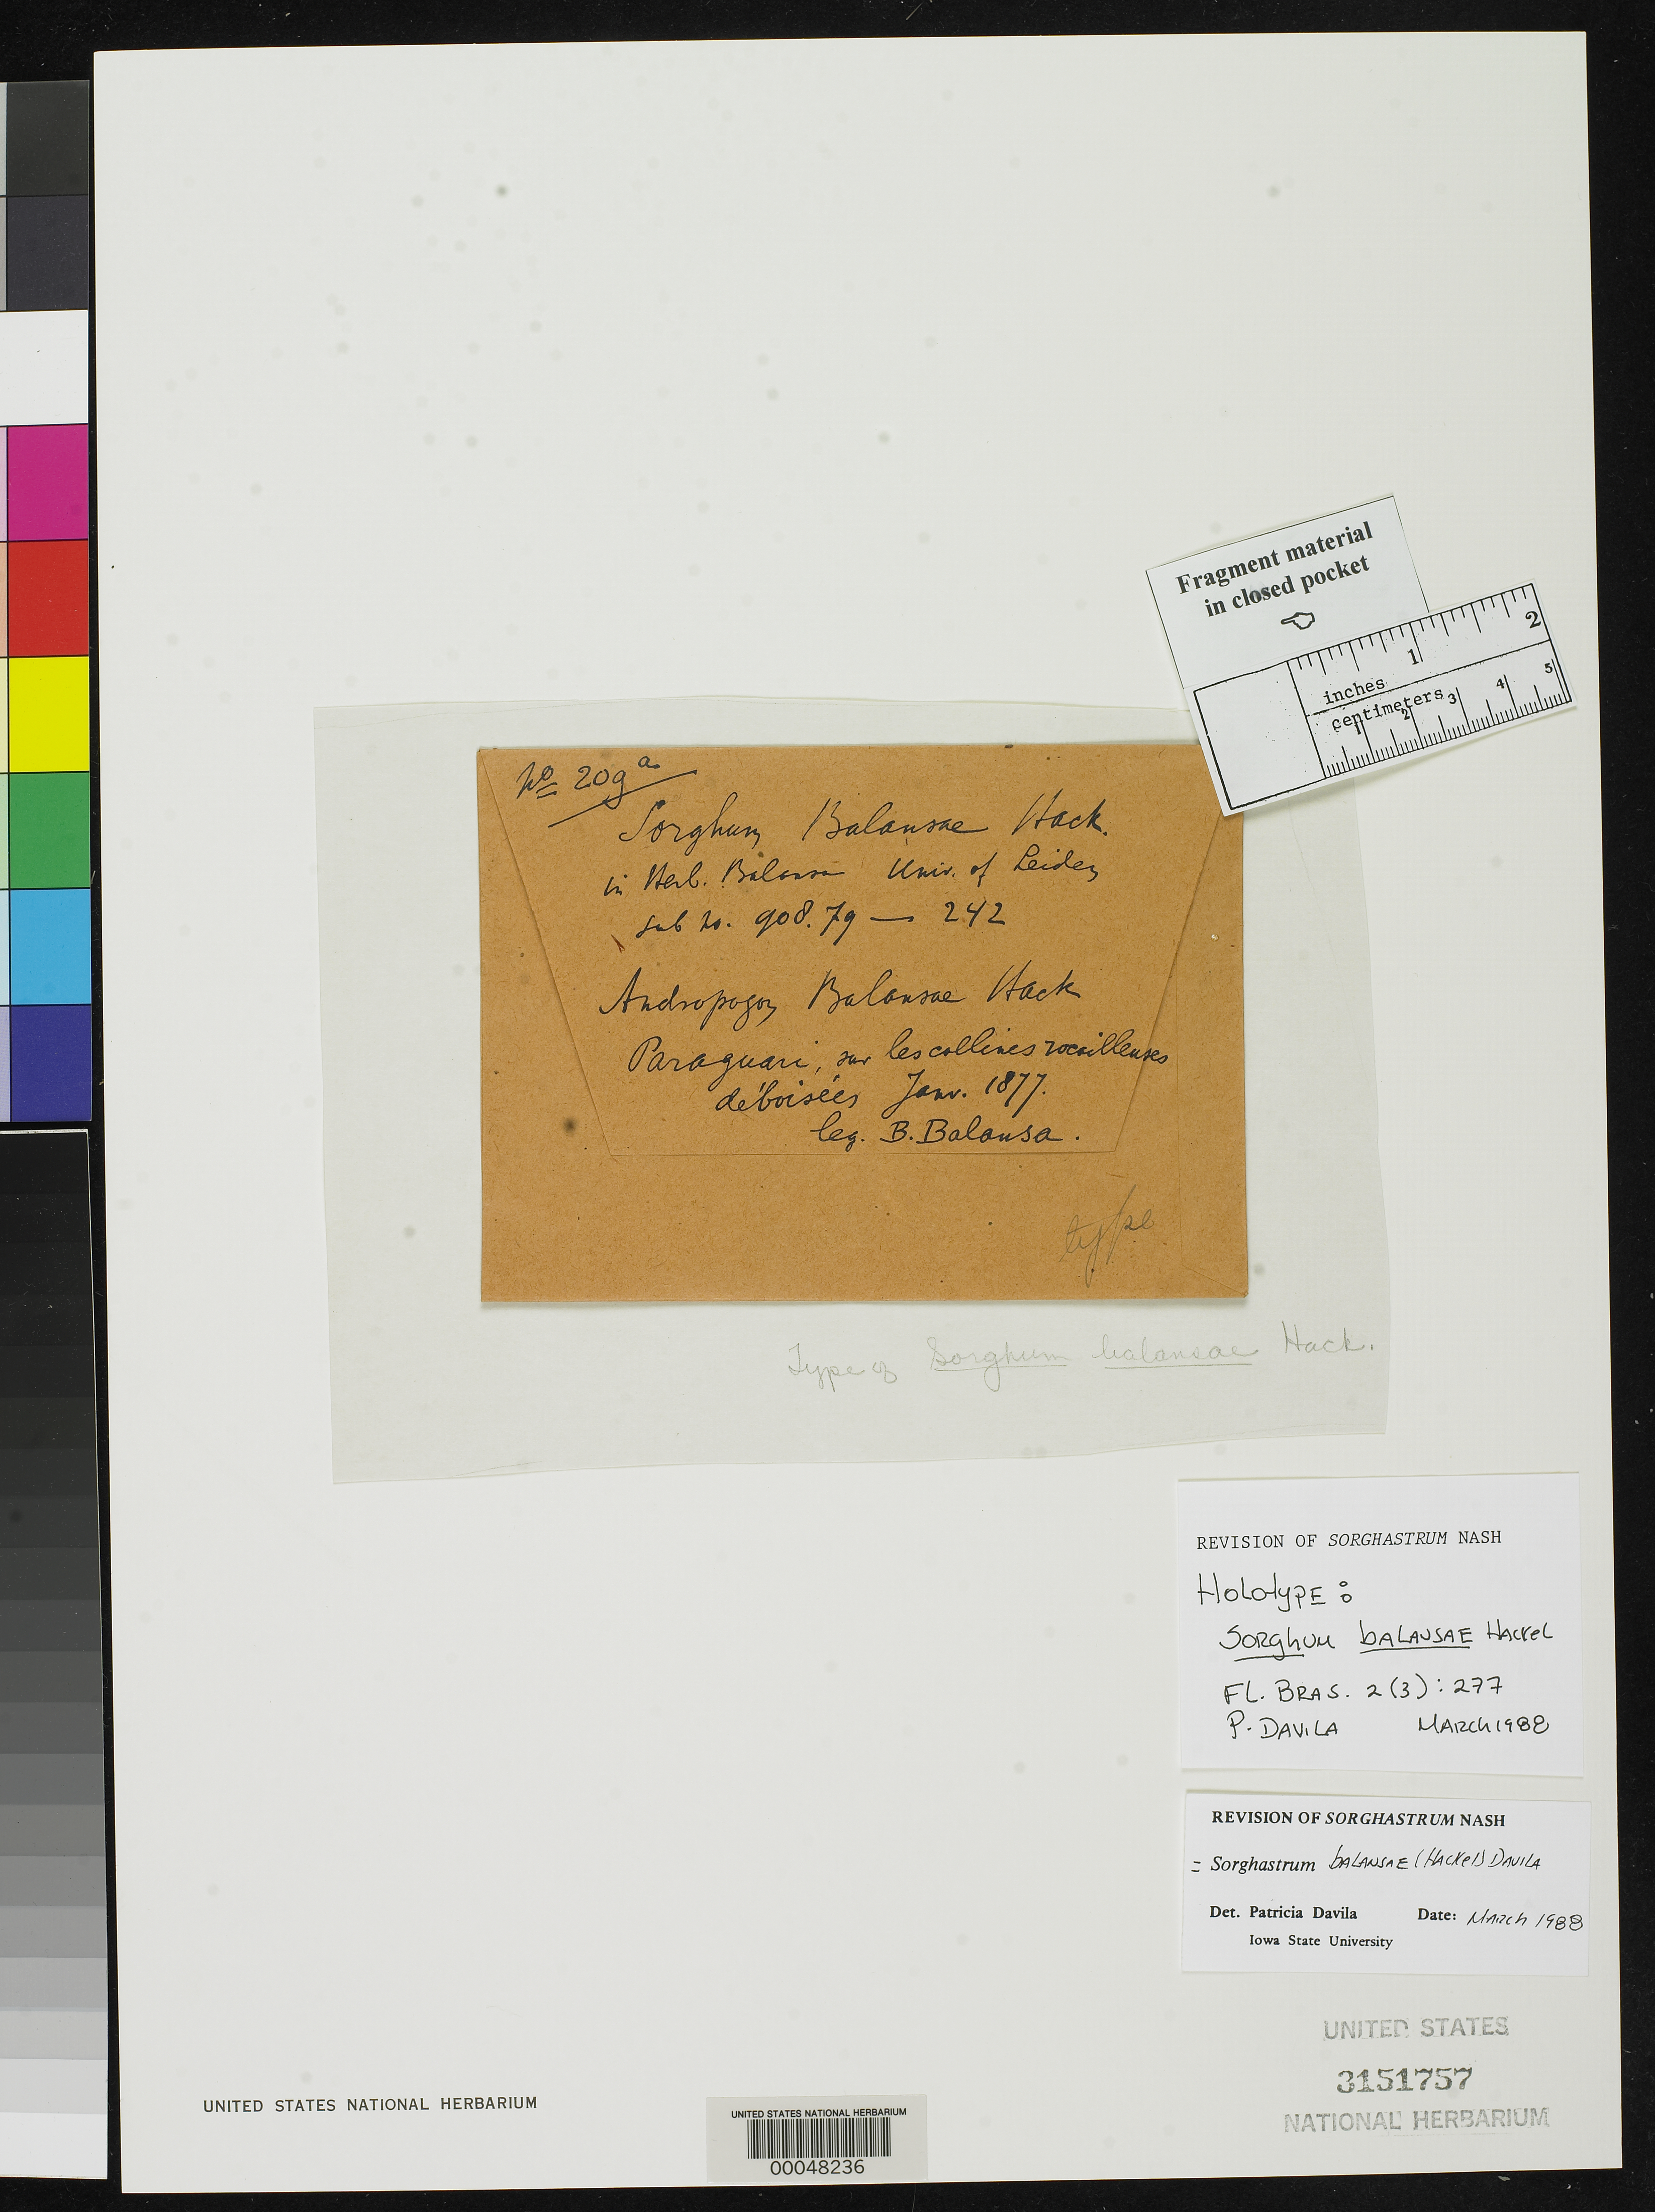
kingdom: Plantae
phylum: Tracheophyta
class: Liliopsida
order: Poales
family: Poaceae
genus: Sorghum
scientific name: Sorghum balansae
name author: Hack. in Mart.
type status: Type Fragment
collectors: A. W. Chapman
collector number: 209a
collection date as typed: Jan 1877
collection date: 1877-01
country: Paraguay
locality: Paraguari.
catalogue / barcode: US 3151757